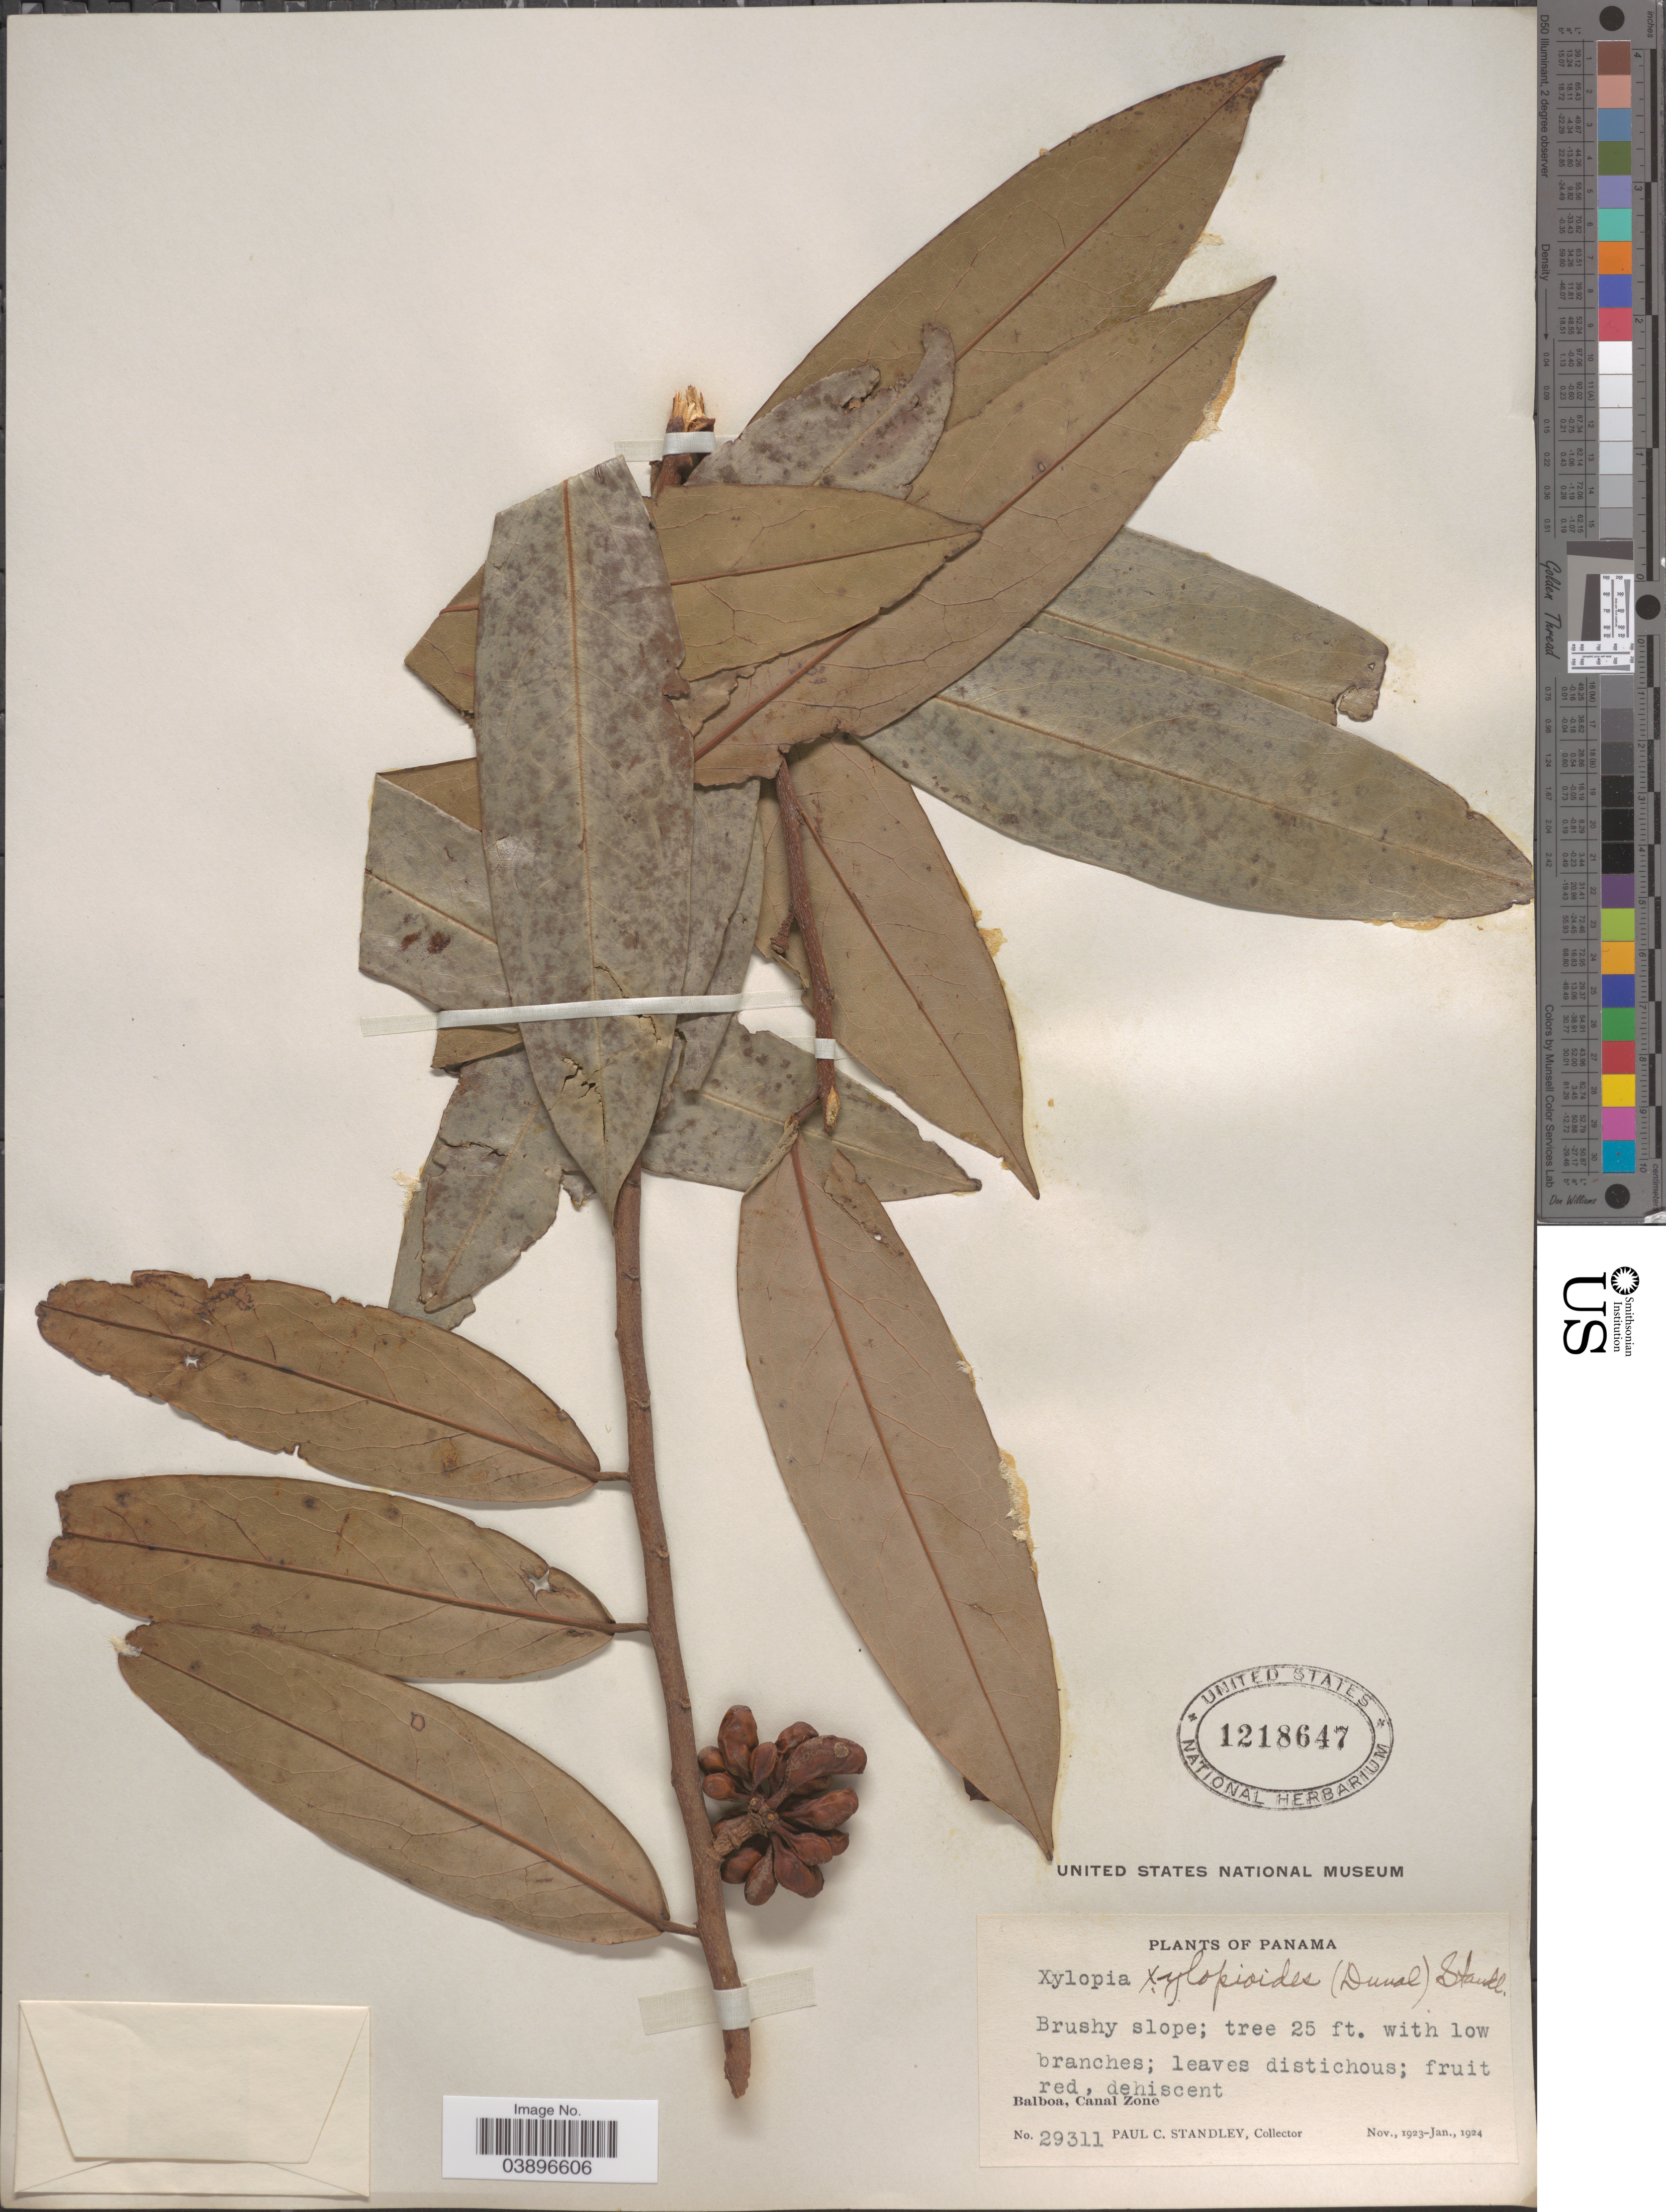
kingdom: Plantae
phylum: Tracheophyta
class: Magnoliopsida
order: Magnoliales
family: Annonaceae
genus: Xylopia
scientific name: Xylopia aromatica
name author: (Lam.) Mart.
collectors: P. C. Standley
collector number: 29311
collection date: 1923-11/1924-01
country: Panama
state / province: Colón / Panamá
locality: Balboa, Canal Zone.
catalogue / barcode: US 1218647